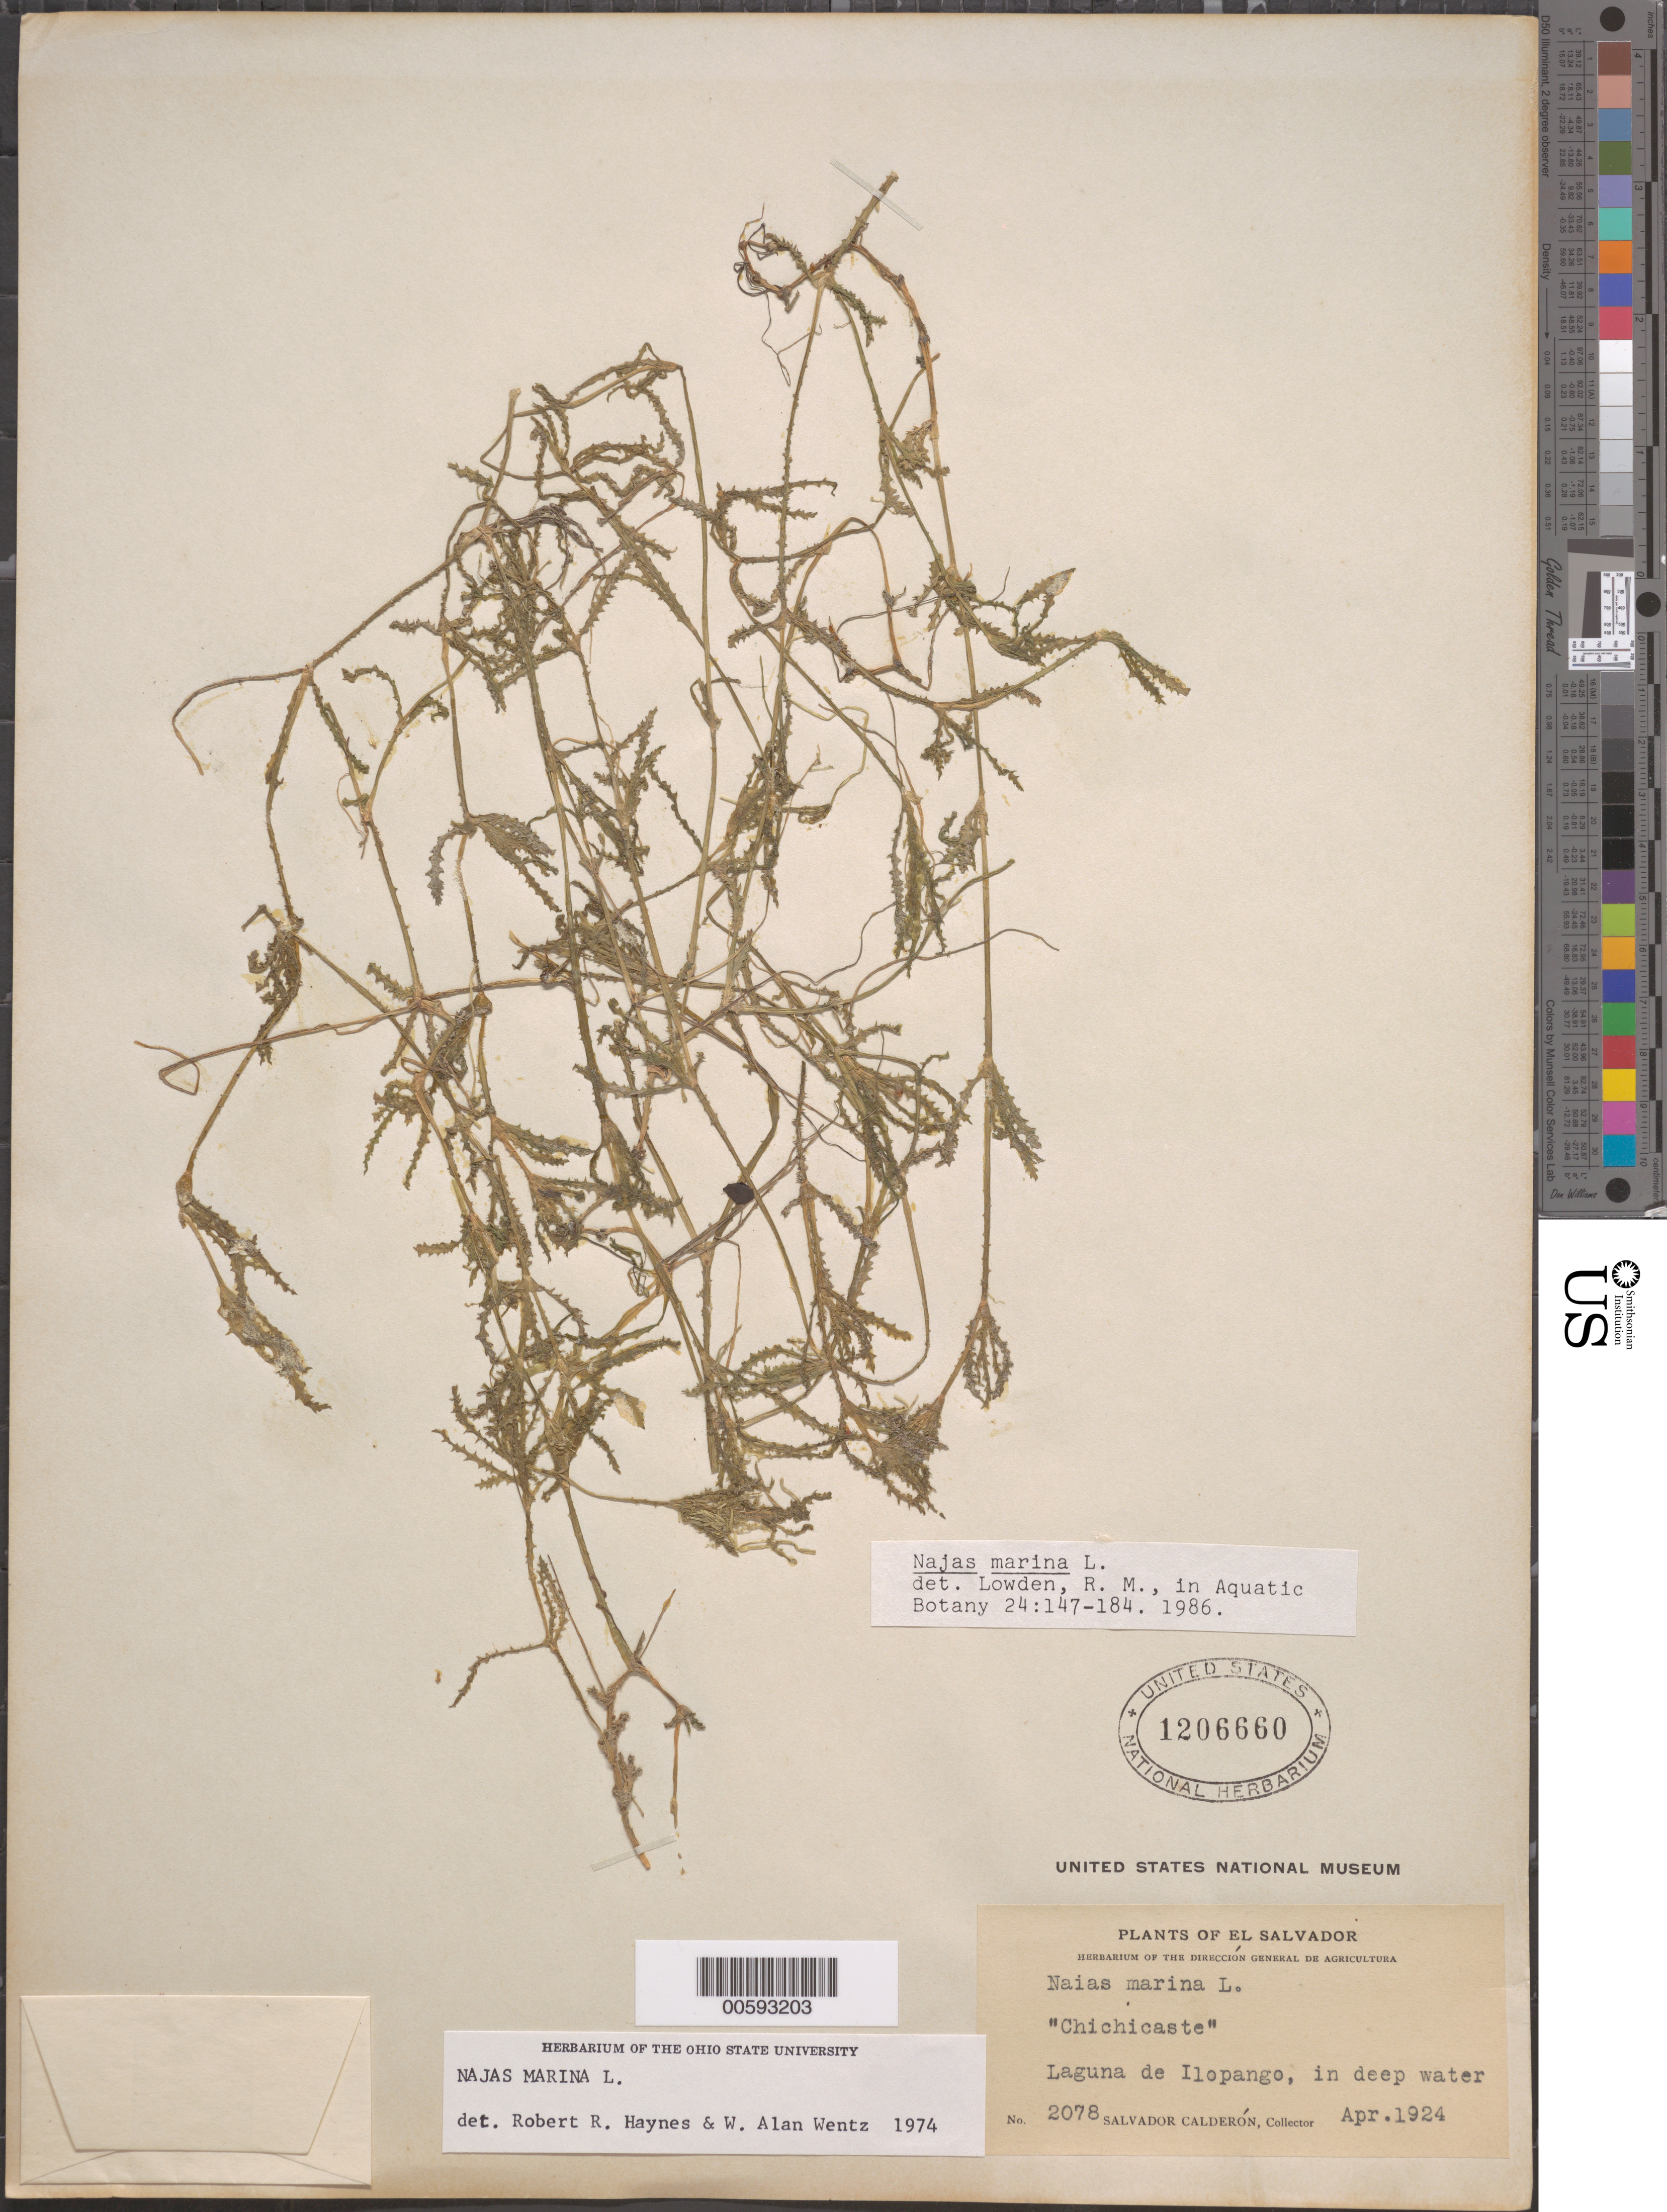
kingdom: Plantae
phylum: Tracheophyta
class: Liliopsida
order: Alismatales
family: Hydrocharitaceae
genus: Najas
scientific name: Najas marina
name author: L.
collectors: S. Calderón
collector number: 2078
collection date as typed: Apr 1924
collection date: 1924-04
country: El Salvador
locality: Laguna de Ilopango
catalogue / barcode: US 1206660